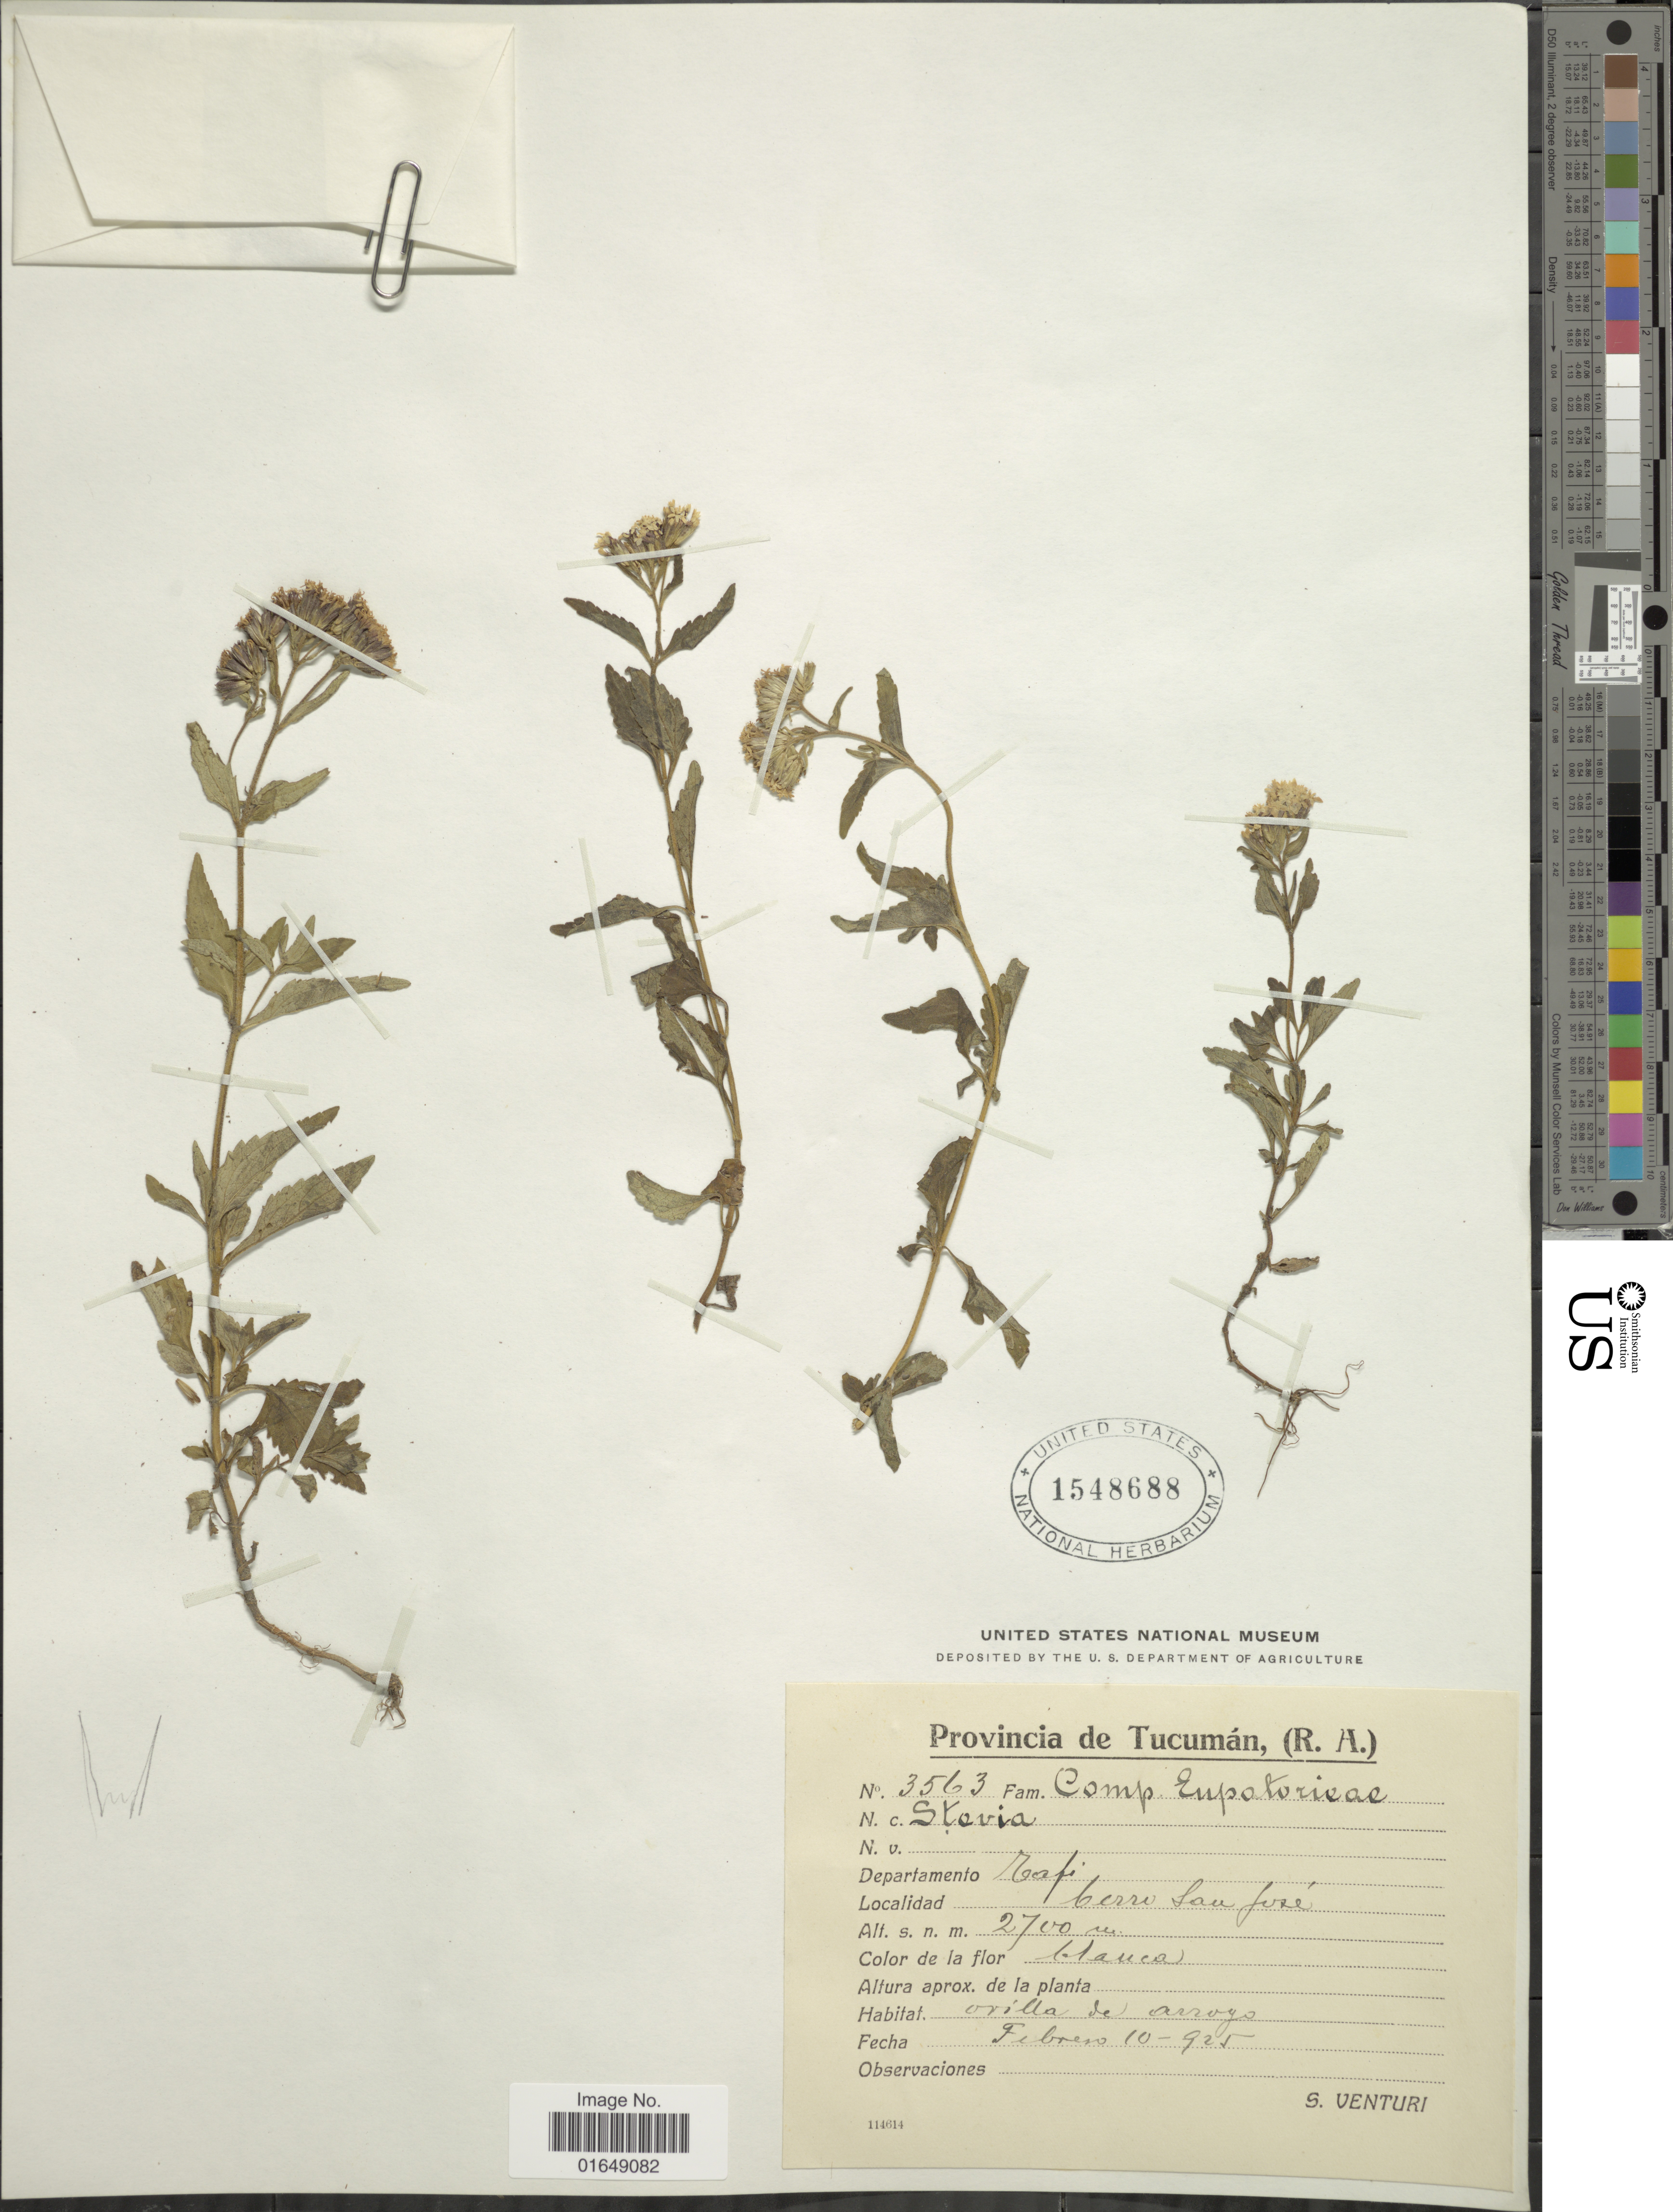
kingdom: Plantae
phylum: Tracheophyta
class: Magnoliopsida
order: Asterales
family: Asteraceae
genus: Stevia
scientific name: Stevia sp.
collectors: S. Venturi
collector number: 3563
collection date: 1925-02-10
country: Argentina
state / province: Tucuman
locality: (R.A.) Departamento Tafi, Cerro San José.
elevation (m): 2700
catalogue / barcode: US 1548688